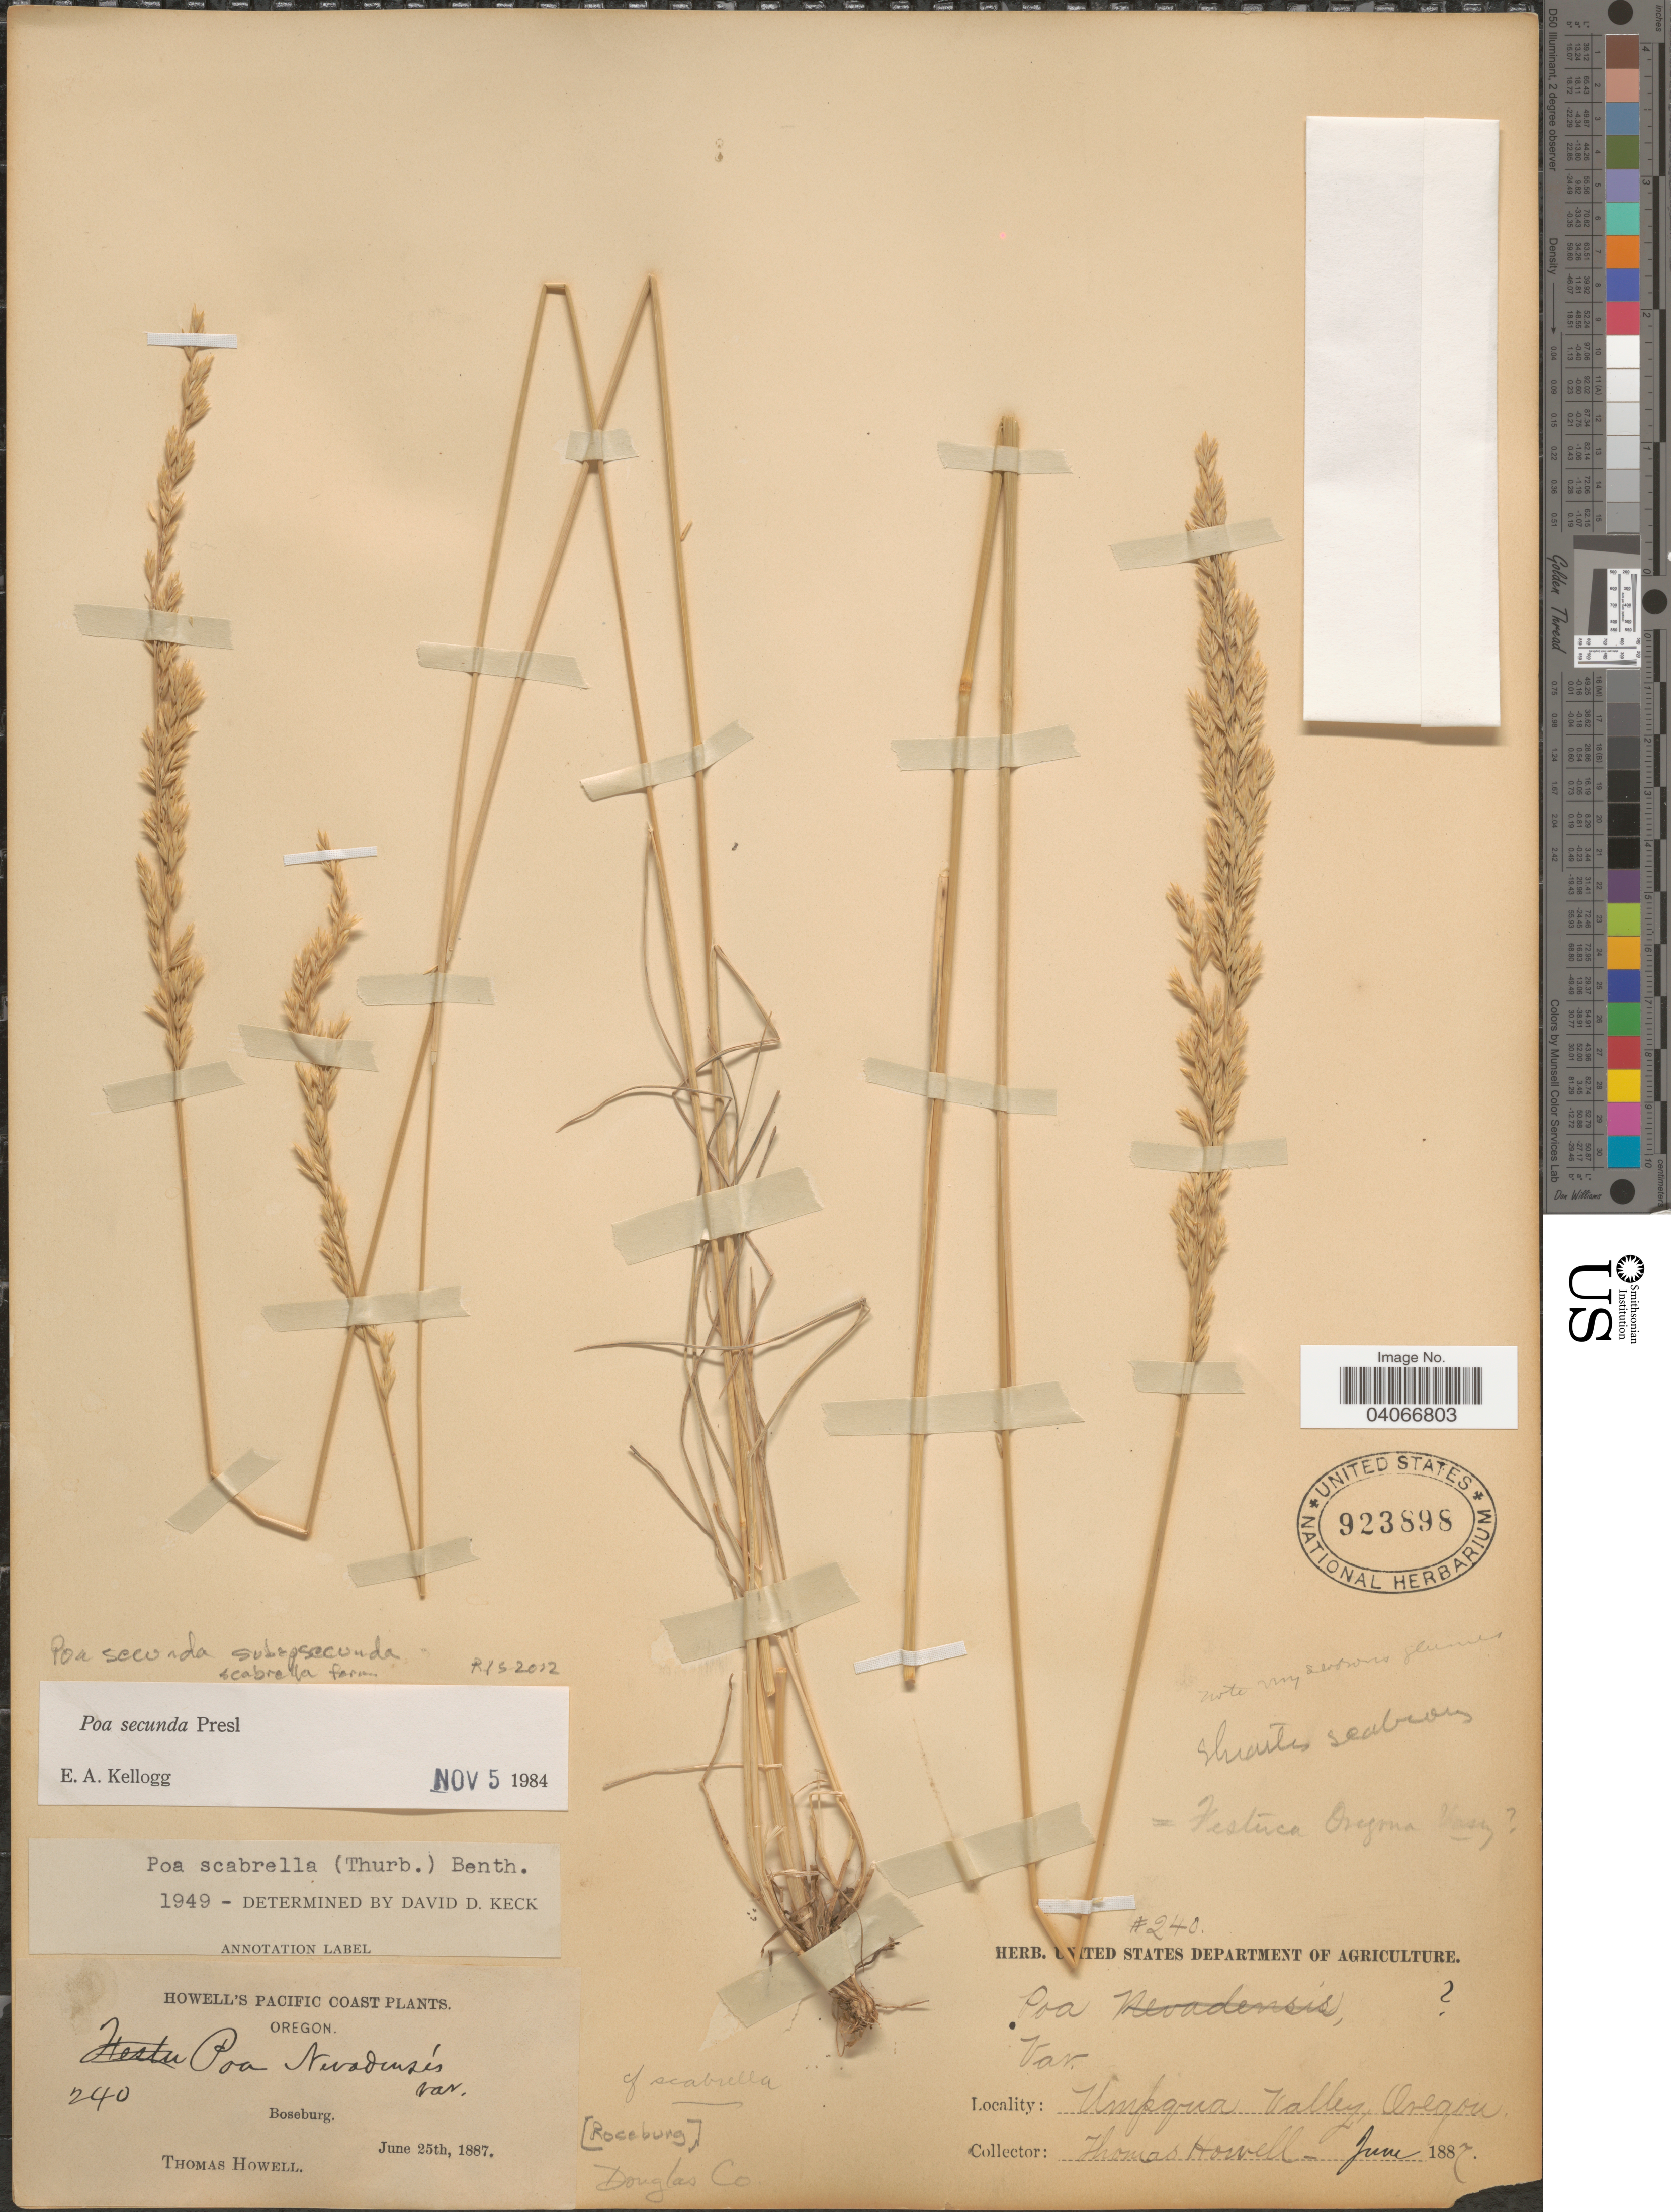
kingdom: Plantae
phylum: Tracheophyta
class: Liliopsida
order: Poales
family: Poaceae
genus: Poa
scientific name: Poa secunda subsp. secunda var. scabrella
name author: (Thurb.) Soreng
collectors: T. Howell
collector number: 240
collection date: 1887-06-25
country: United States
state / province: Oregon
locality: Pacific Coast. Boseburg. Umpqua Valley.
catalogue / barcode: US 923898